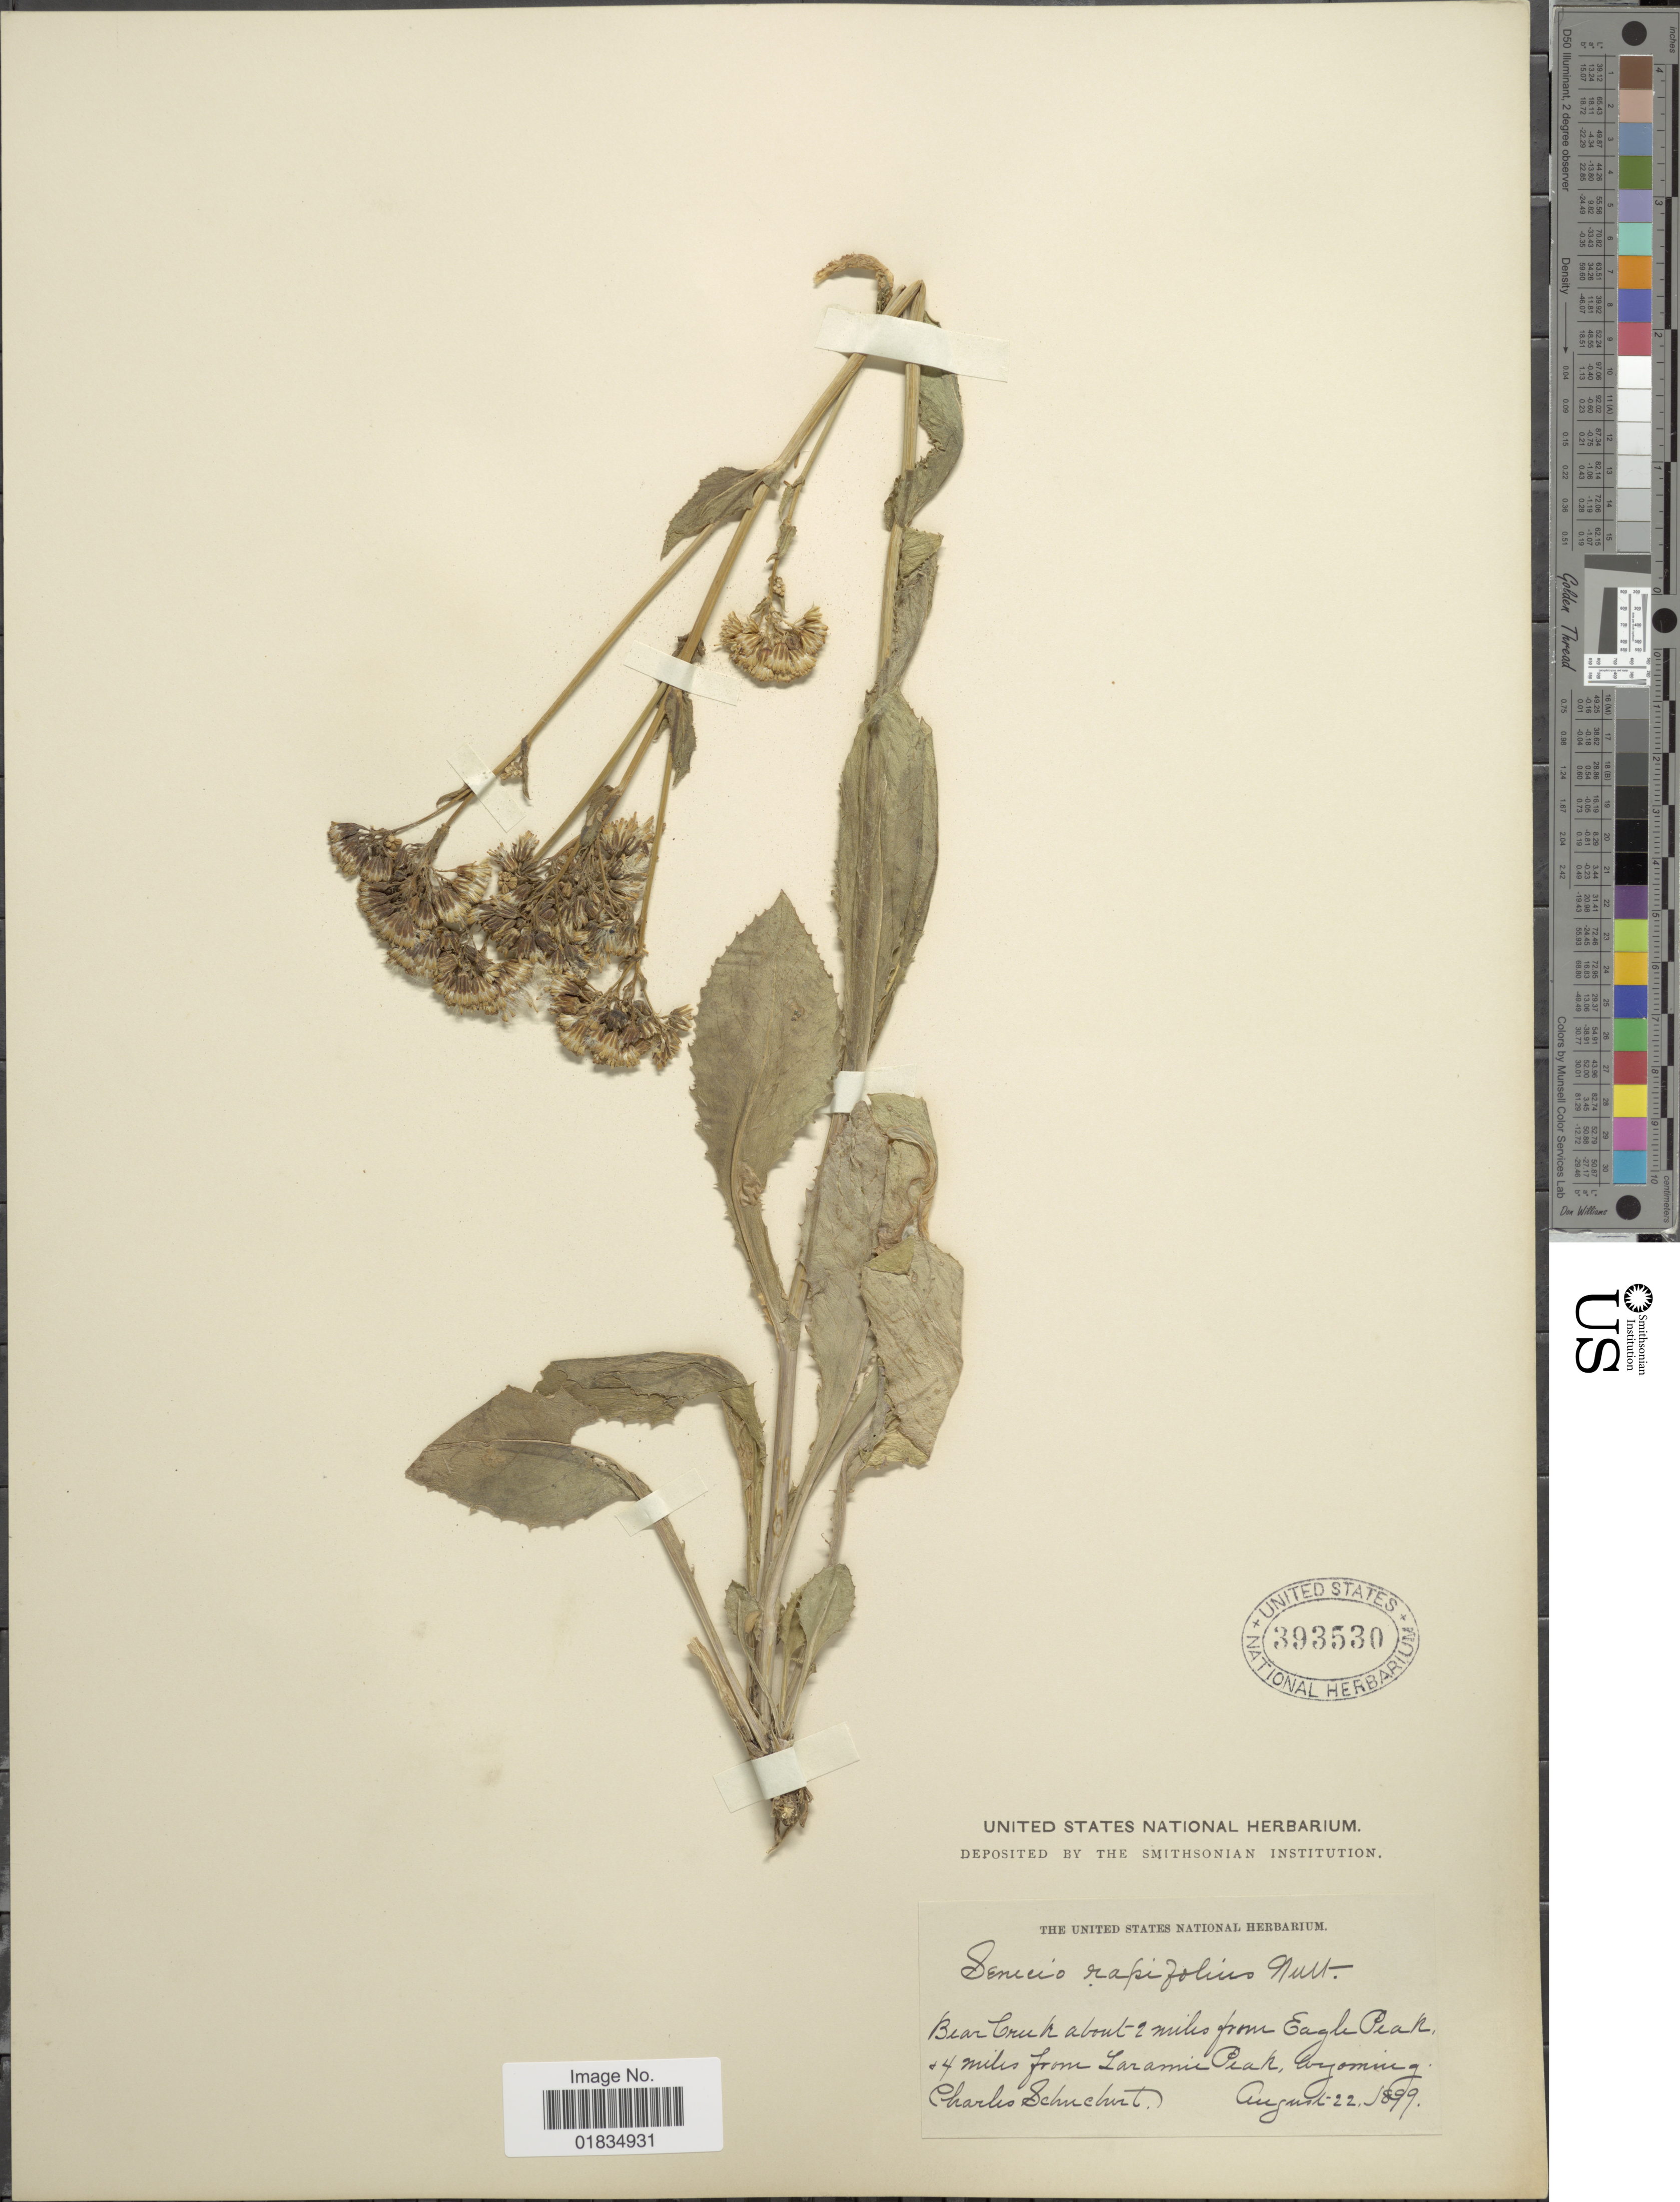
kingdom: Plantae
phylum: Tracheophyta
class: Magnoliopsida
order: Asterales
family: Asteraceae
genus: Senecio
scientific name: Senecio rapifolius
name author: Nutt.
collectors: C. Schuchert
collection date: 1899-08-22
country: United States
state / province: Wyoming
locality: Bear Creek about 2 miles from Eagle Peak, 14 miles from Laramie Peak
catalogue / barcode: US 393530